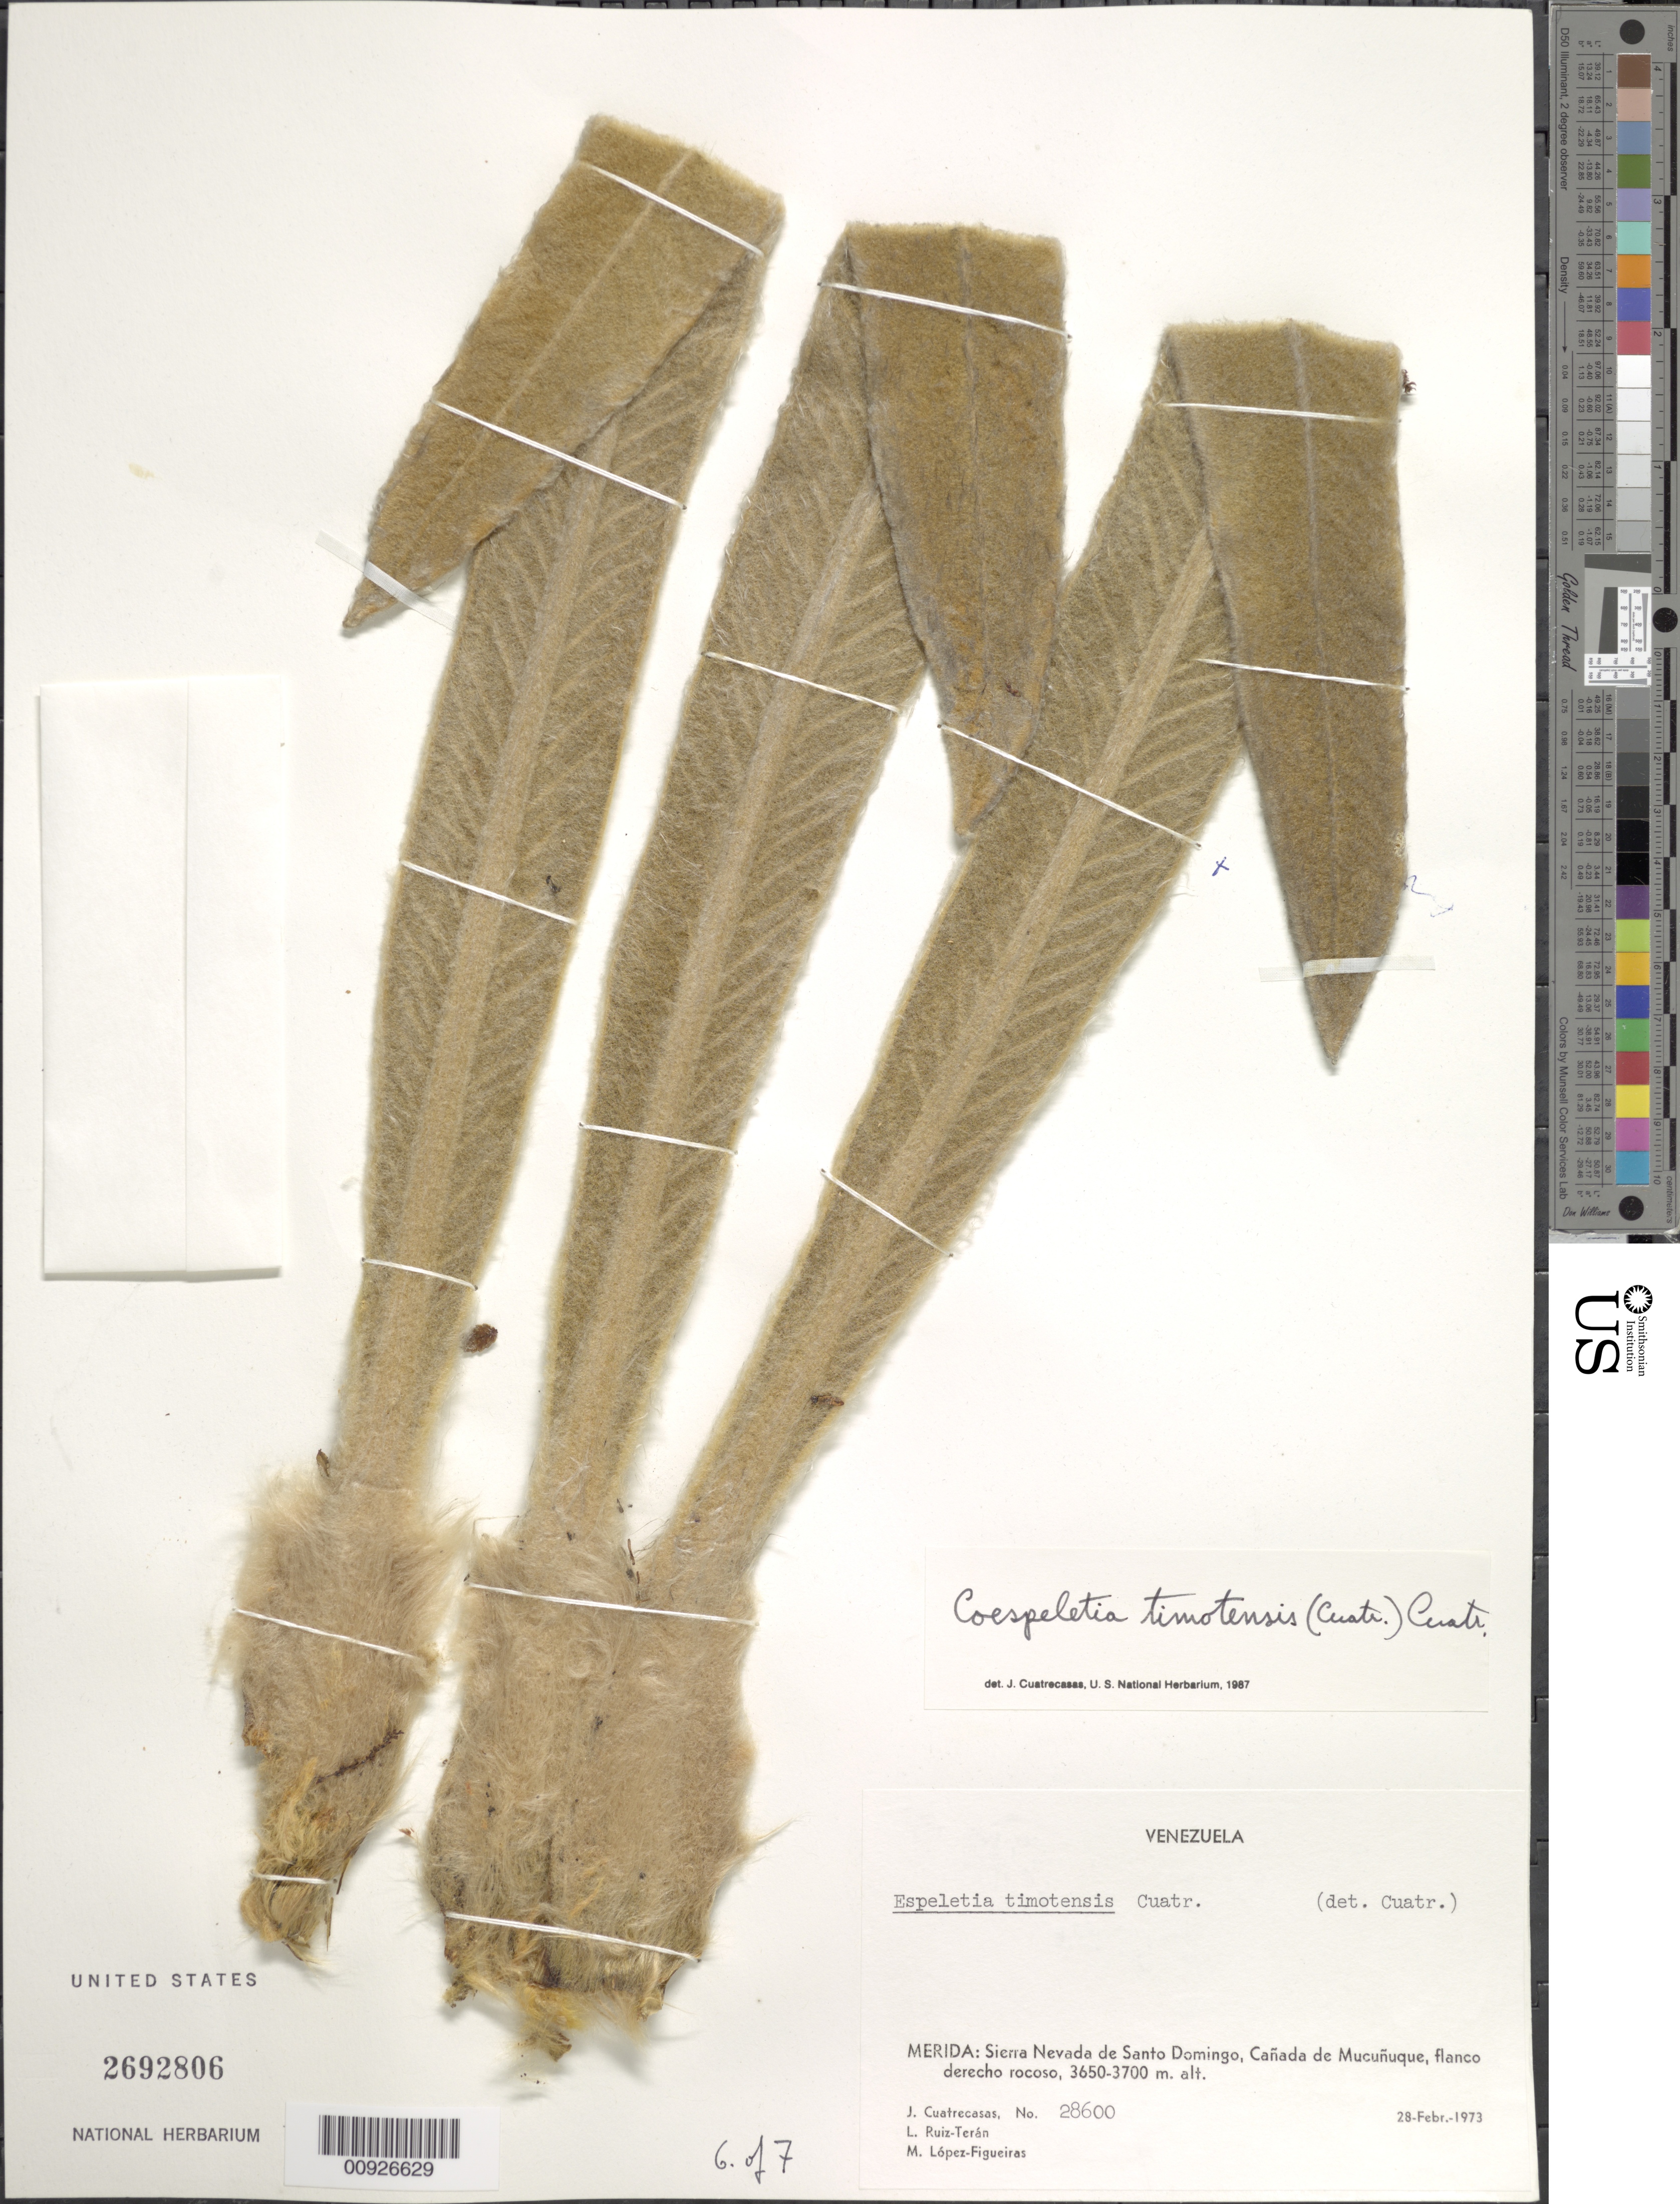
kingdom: Plantae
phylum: Tracheophyta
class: Magnoliopsida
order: Asterales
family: Asteraceae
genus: Coespeletia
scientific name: Coespeletia timotensis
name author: (Cuatrec.) Cuatrec.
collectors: J. Cuatrecasas, L. E. Ruíz-Terán & M. López Figueiras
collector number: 28600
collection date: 1973-02-28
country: Venezuela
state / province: Mérida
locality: Sierra Nevada de Santo Domingo, Cañada de Mucuñuque, flanco derecho rocoso.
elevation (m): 3650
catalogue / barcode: US 2692806